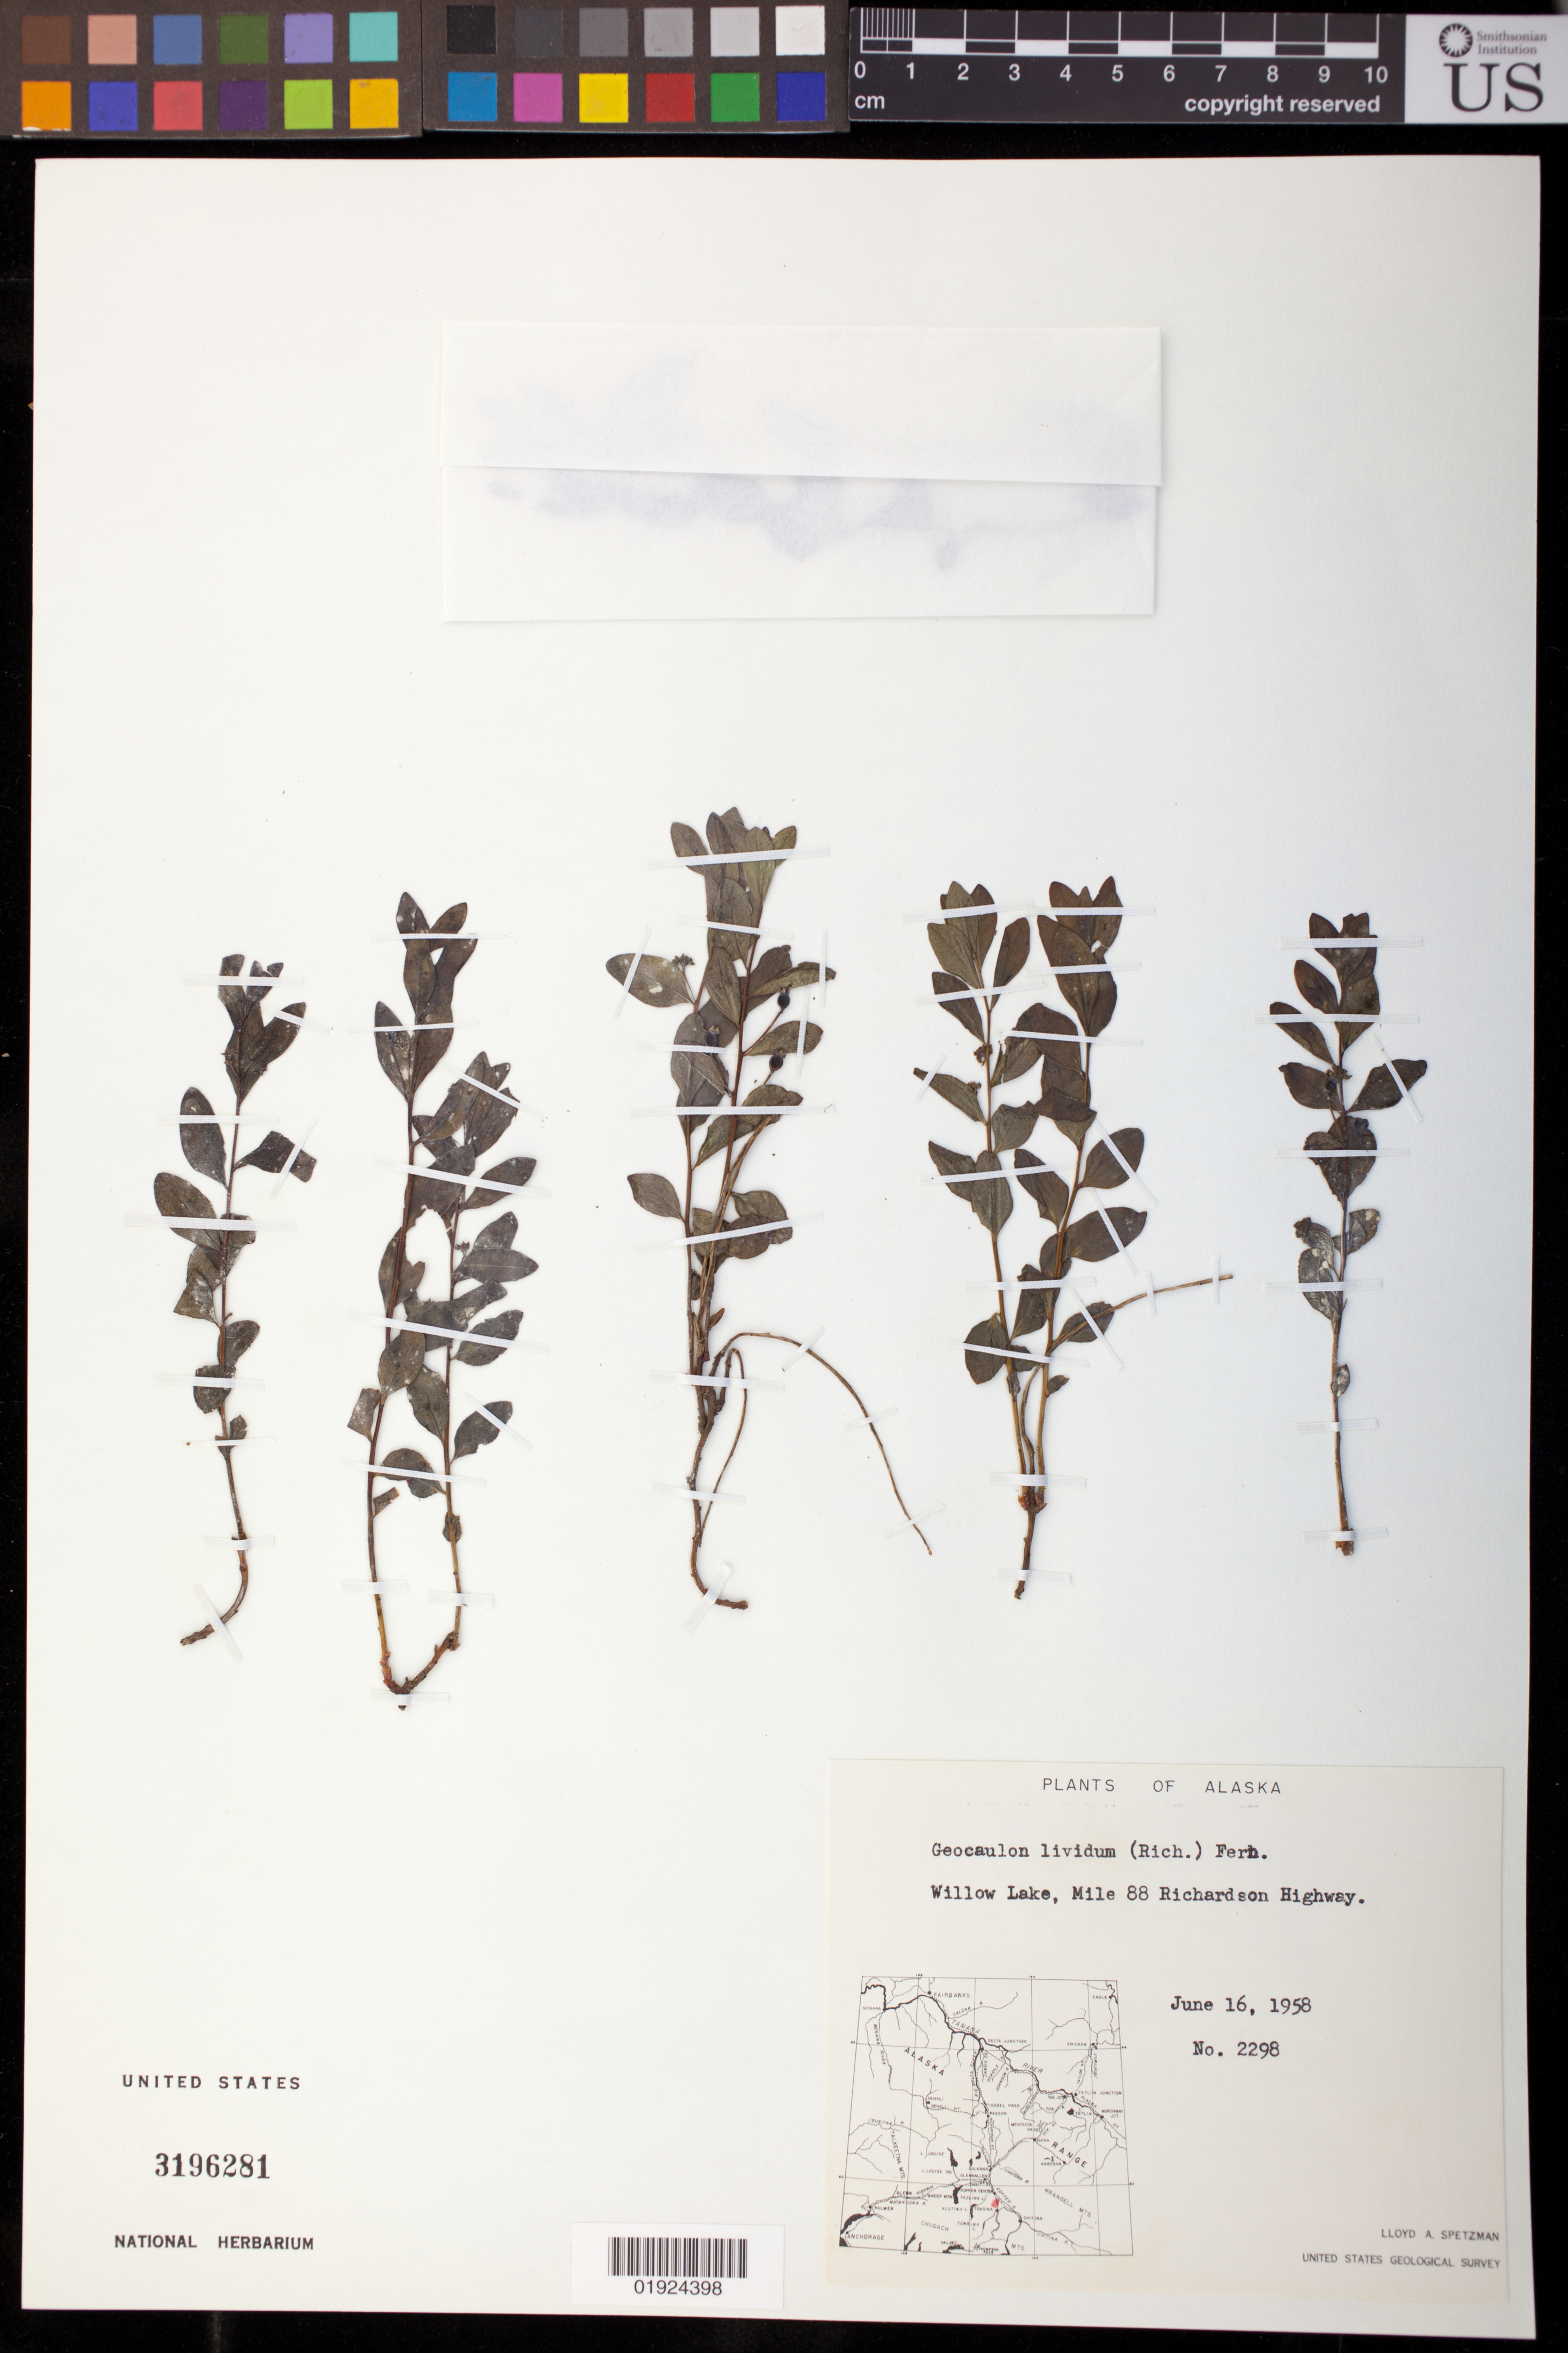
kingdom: Plantae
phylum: Tracheophyta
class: Magnoliopsida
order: Santalales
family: Comandraceae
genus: Geocaulon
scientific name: Geocaulon lividum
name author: (Richardson) Fernald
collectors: L. Spetzman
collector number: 2298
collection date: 1958-06-16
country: United States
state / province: Alaska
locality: Willow Lake, Mile 88 Richardson Highway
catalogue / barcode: US 3196281